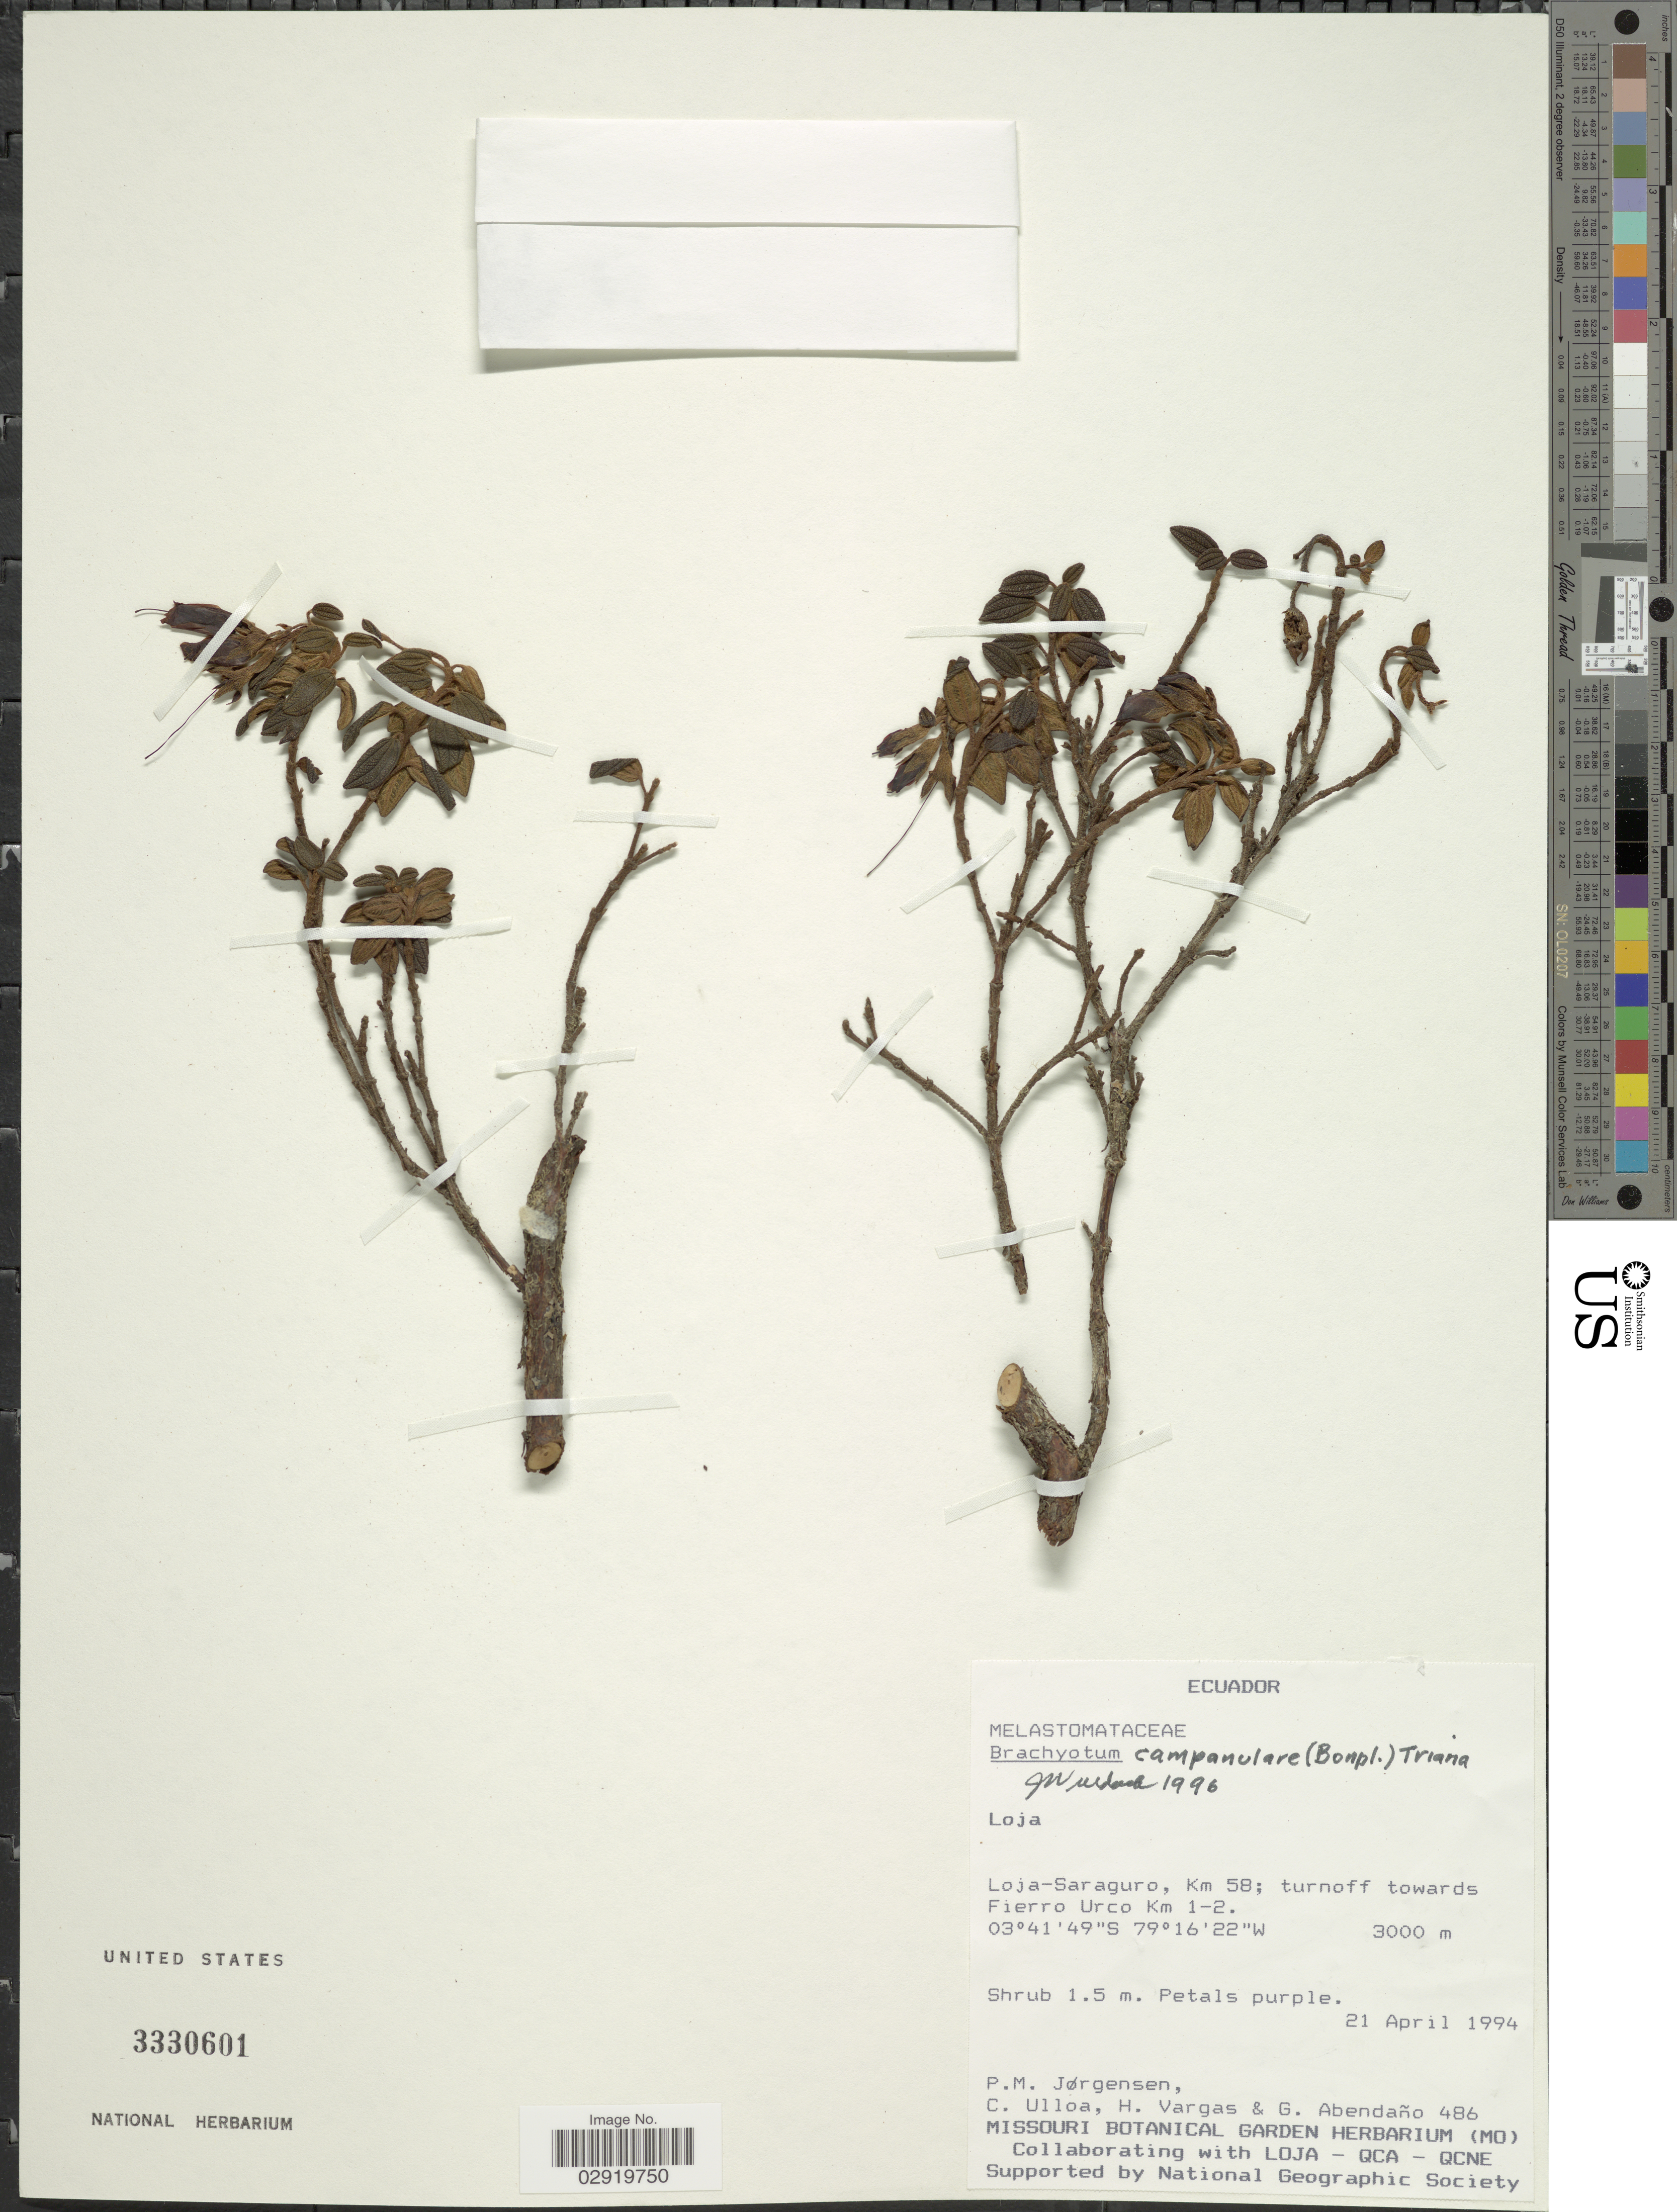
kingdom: Plantae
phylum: Tracheophyta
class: Magnoliopsida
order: Myrtales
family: Melastomataceae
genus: Brachyotum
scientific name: Brachyotum campanulare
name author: (Bonpl.) Triana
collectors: P. Jørgensen, C. Ulloa, H. Vargas & G. Abendaño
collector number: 486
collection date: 1994-04-21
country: Ecuador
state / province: Loja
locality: Loja-Saraguro, Km 58; turnoff towards Fierro Urco Km 1-2.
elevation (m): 3000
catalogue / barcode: US 3330601